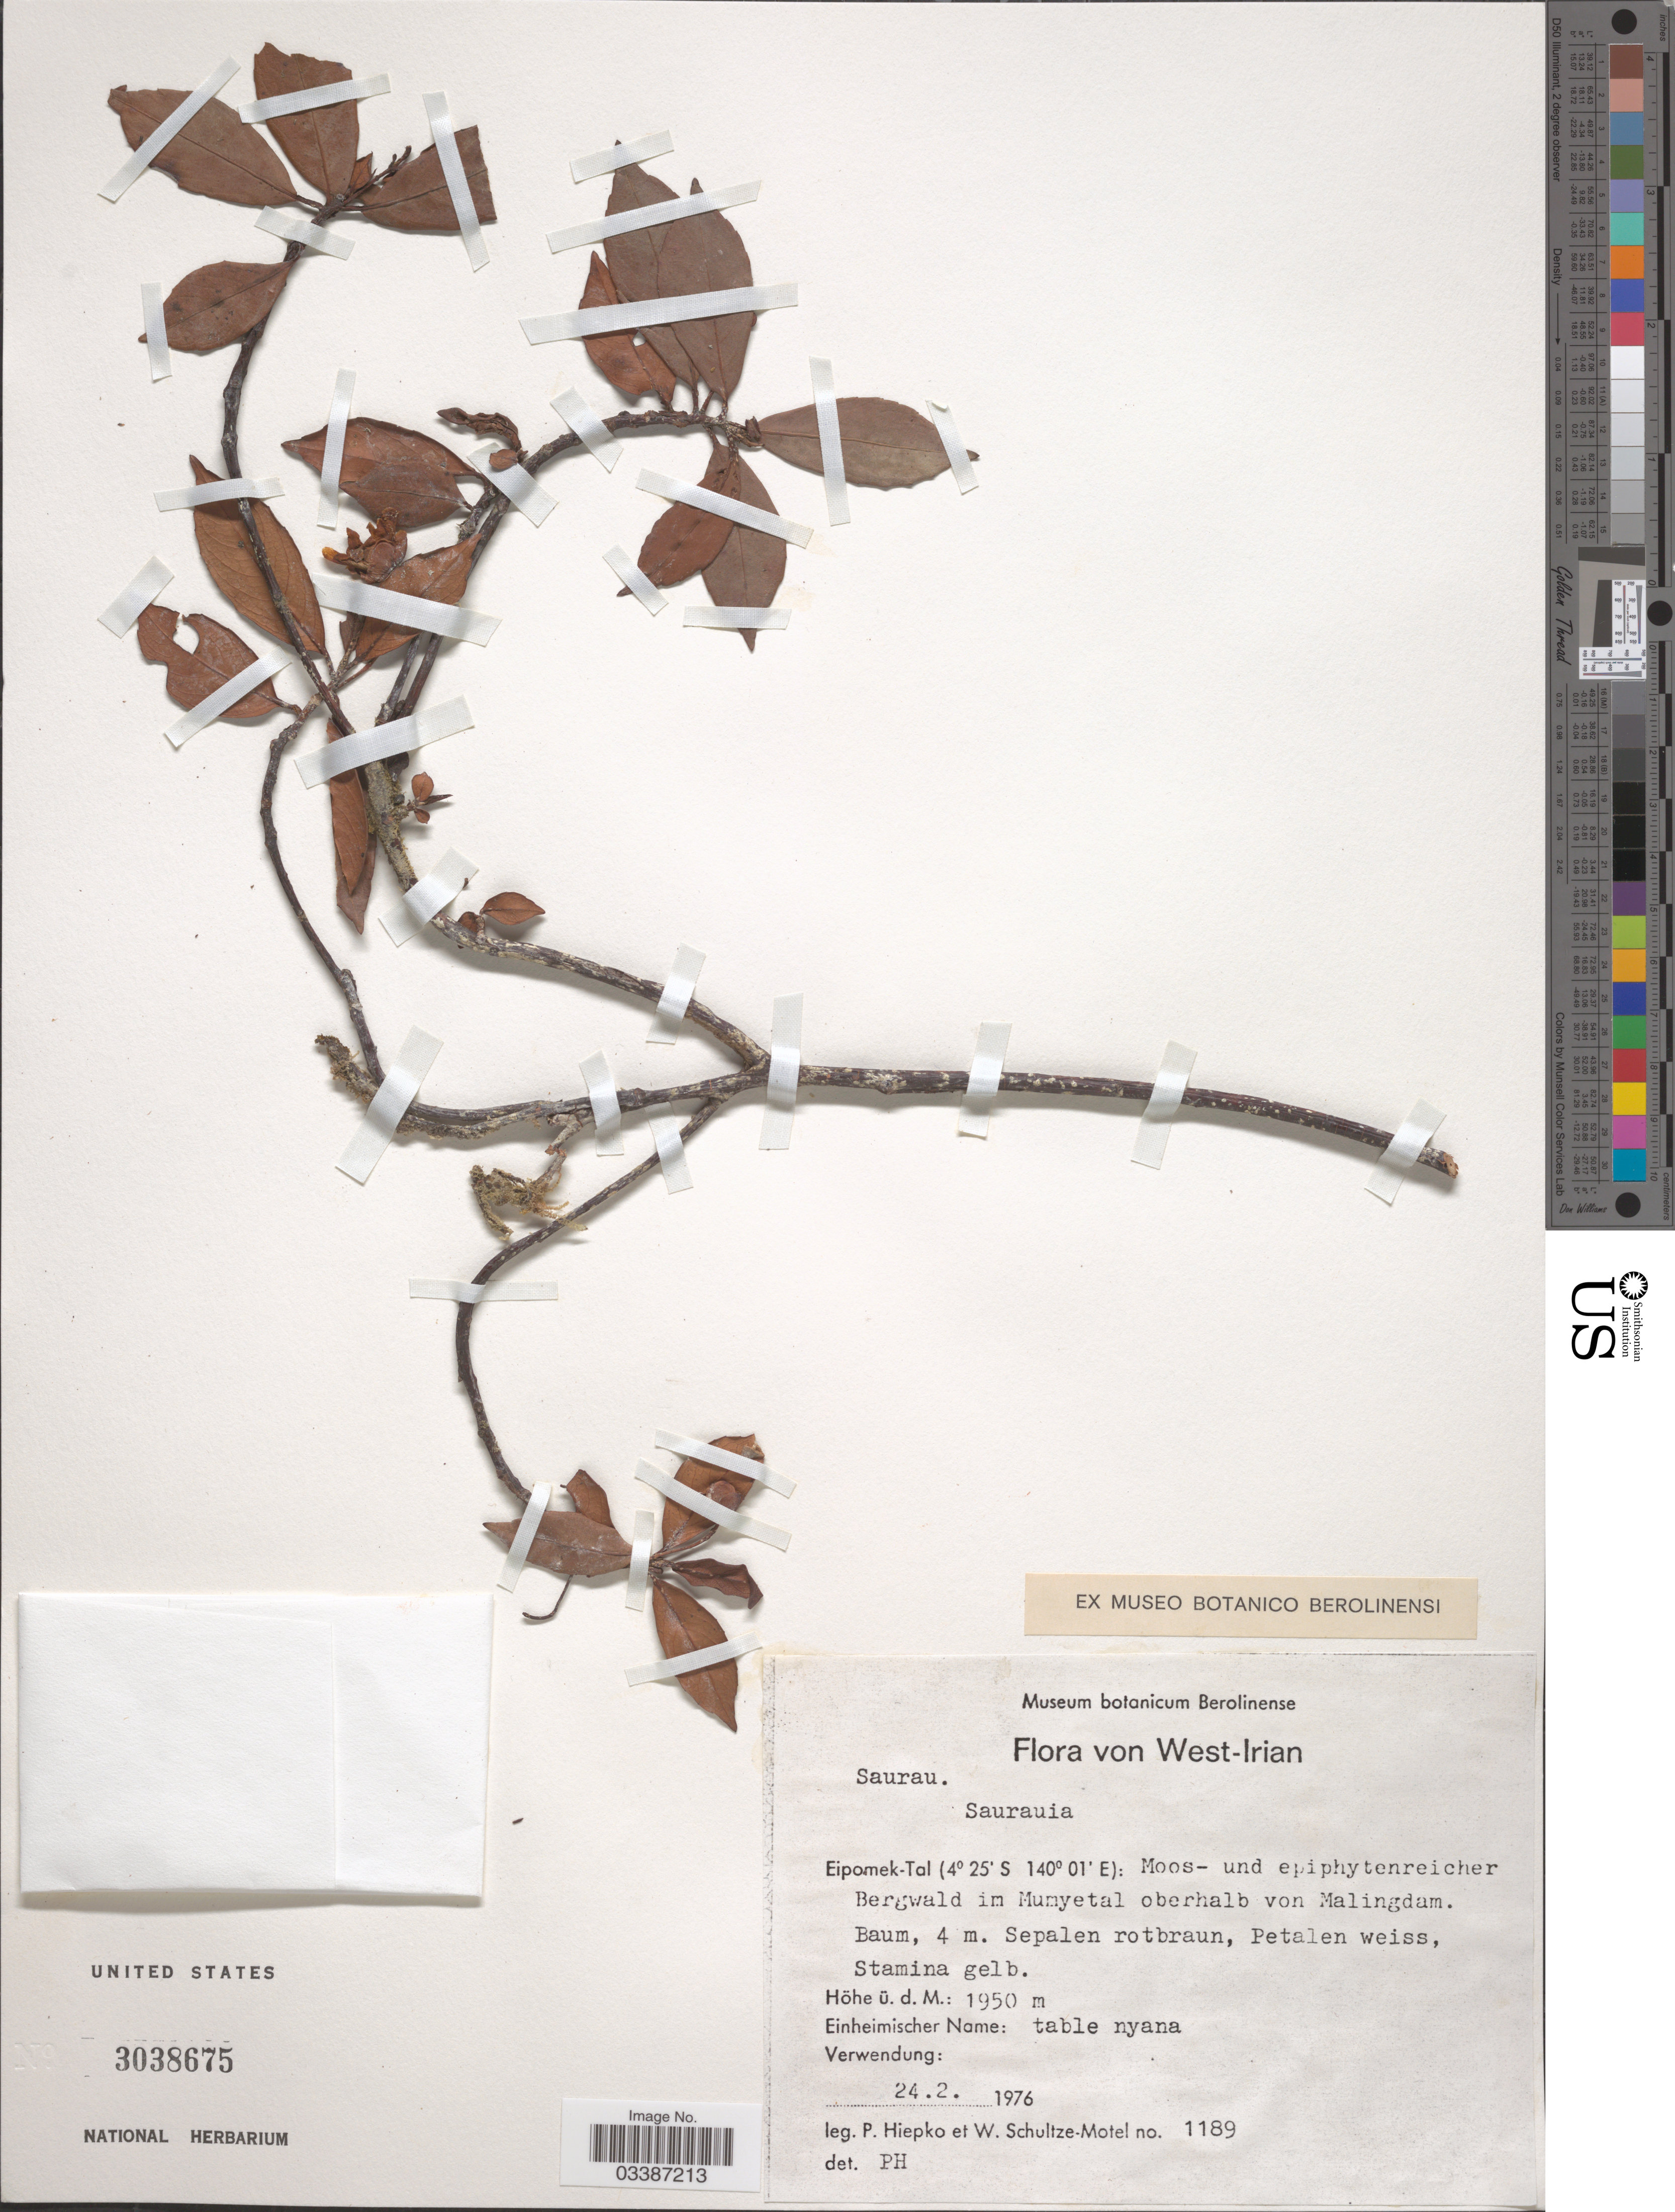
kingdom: Plantae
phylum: Tracheophyta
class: Magnoliopsida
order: Ericales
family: Actinidiaceae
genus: Saurauia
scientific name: Saurauia sp.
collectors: P. H. Hiepko & W. Schultze-Motel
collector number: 1189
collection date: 1976-02-24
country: Indonesia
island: New Guinea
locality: West-Irian. Eipomek-Tal: Moos-und epiphytenreicher Bergwald im Mumyetal oberhalb von Malingdam.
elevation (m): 1950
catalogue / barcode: US 3038675